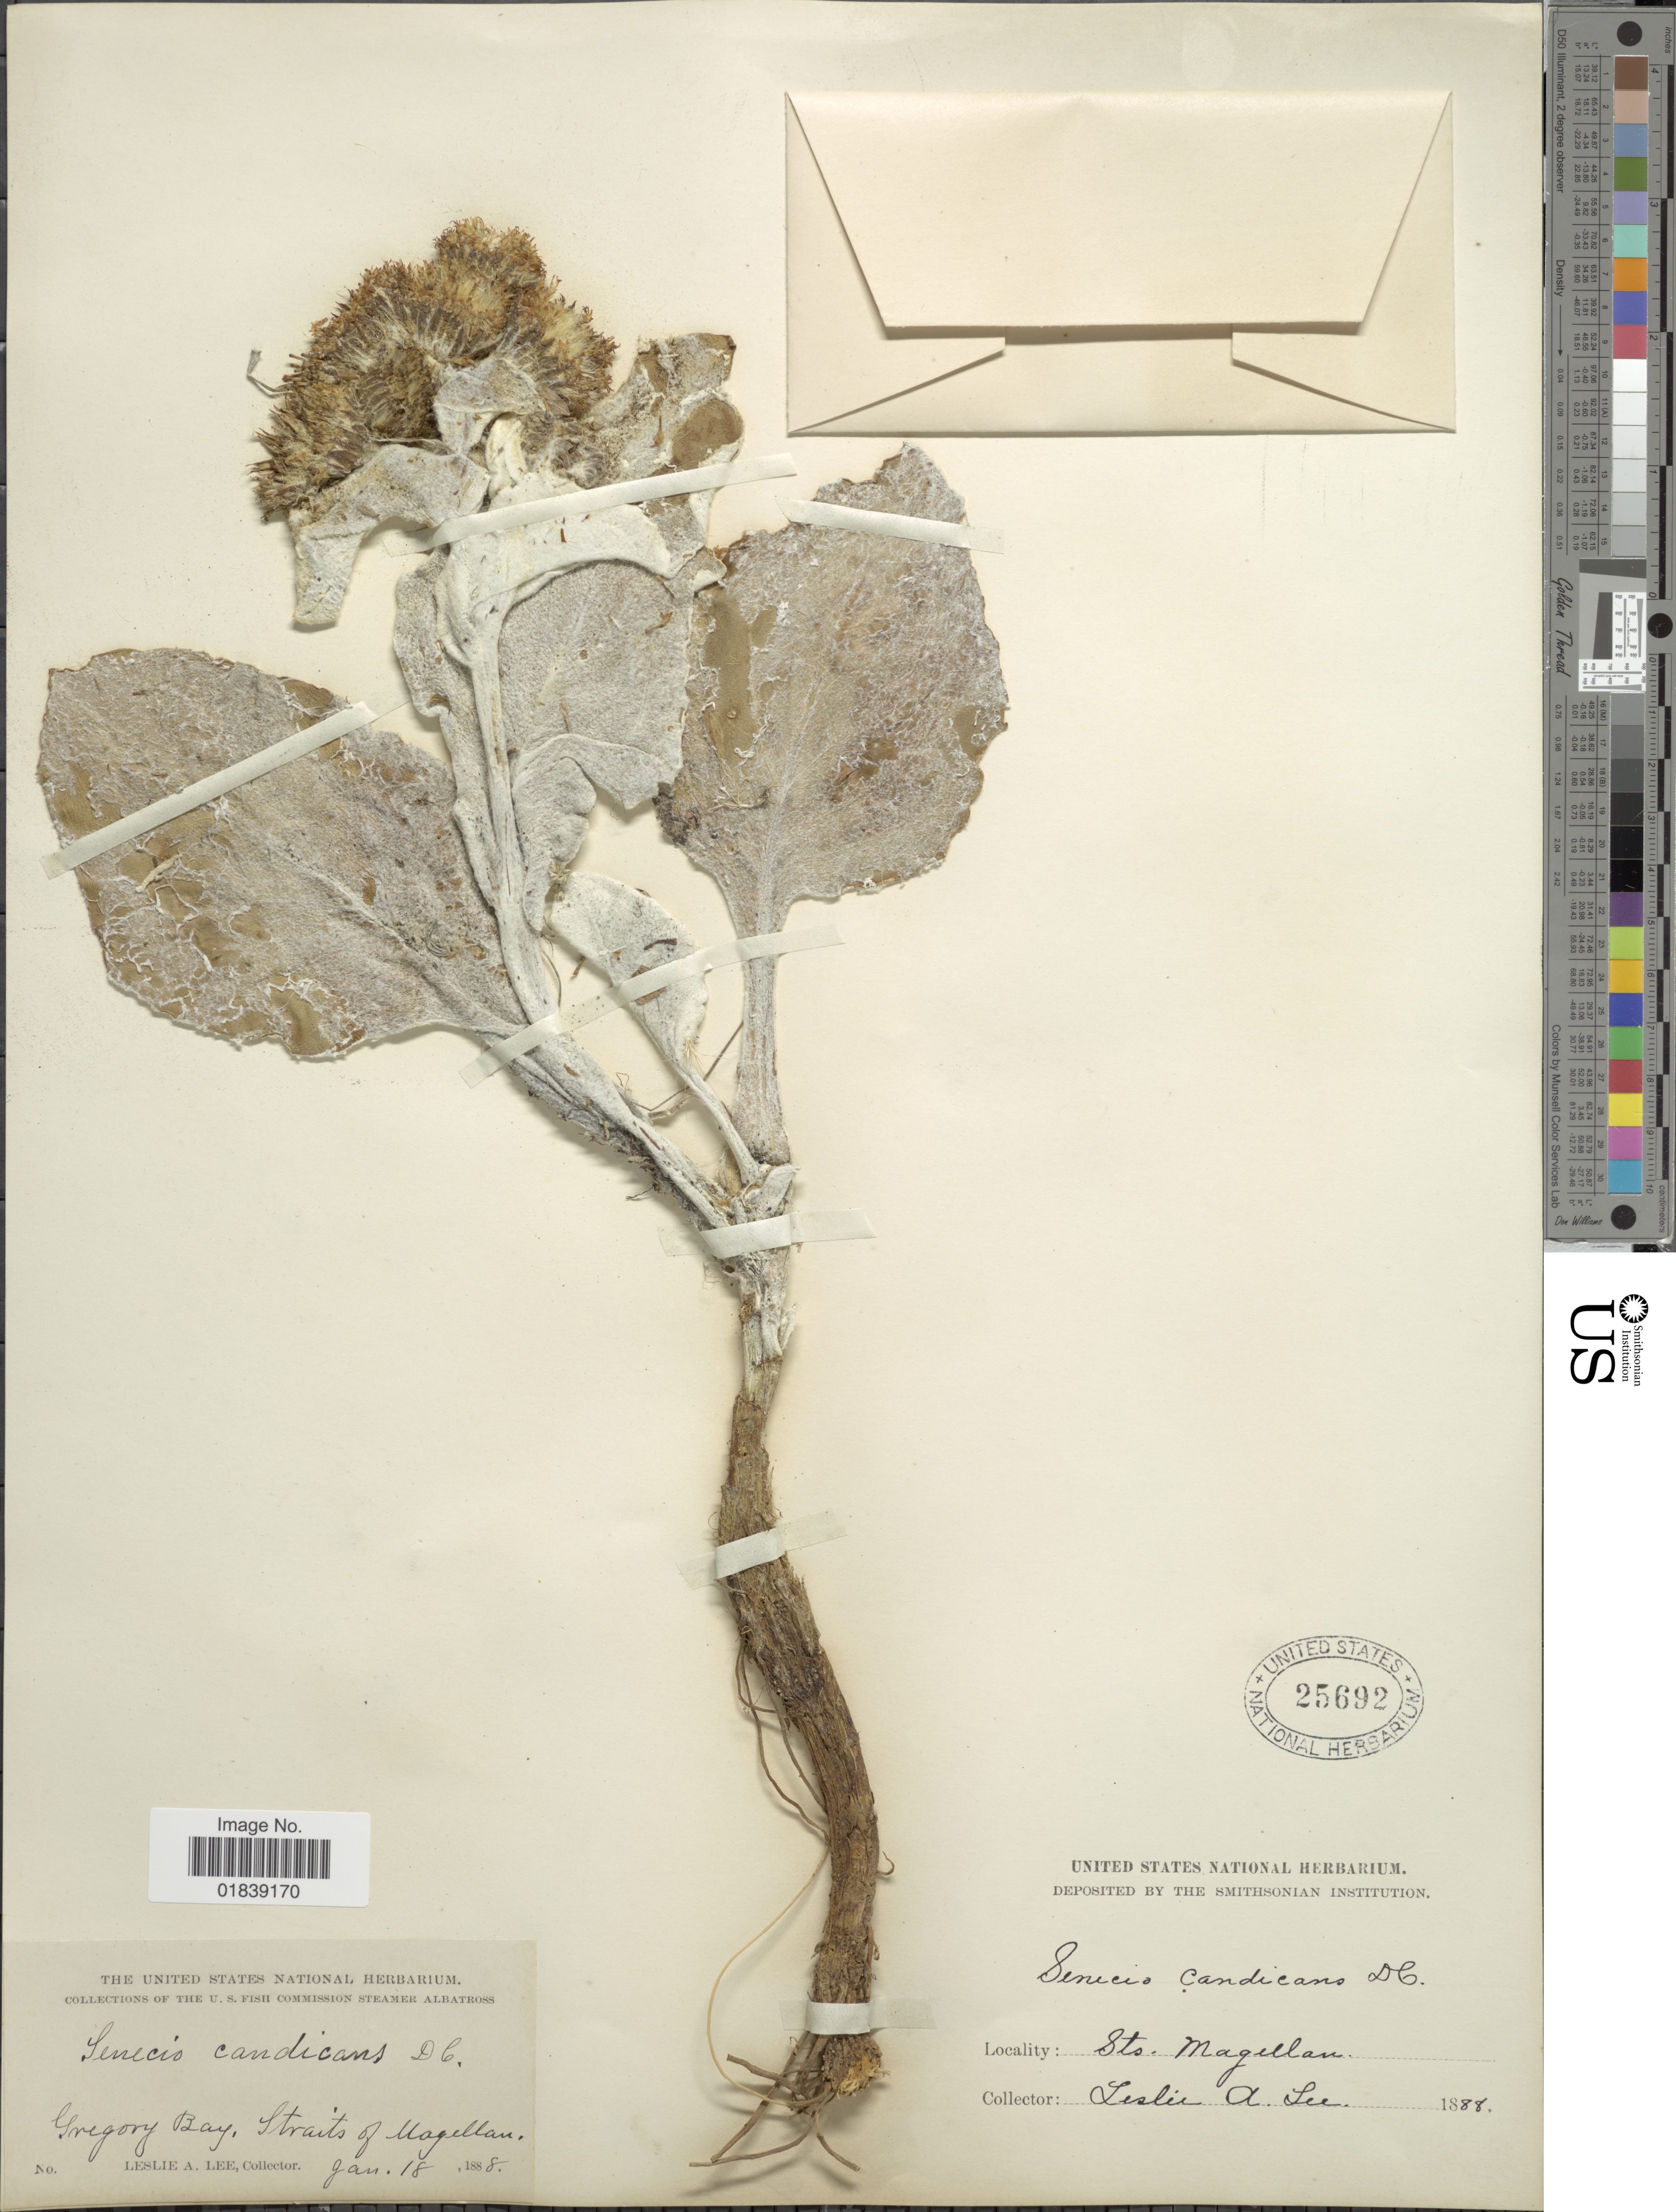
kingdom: Plantae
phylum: Tracheophyta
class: Magnoliopsida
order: Asterales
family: Asteraceae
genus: Senecio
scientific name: Senecio candidans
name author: DC.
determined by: Salomon, Luciana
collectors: L. Lee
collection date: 1888-01-18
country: Chile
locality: Gregory Bay, Straits of Magellan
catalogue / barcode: US 25692